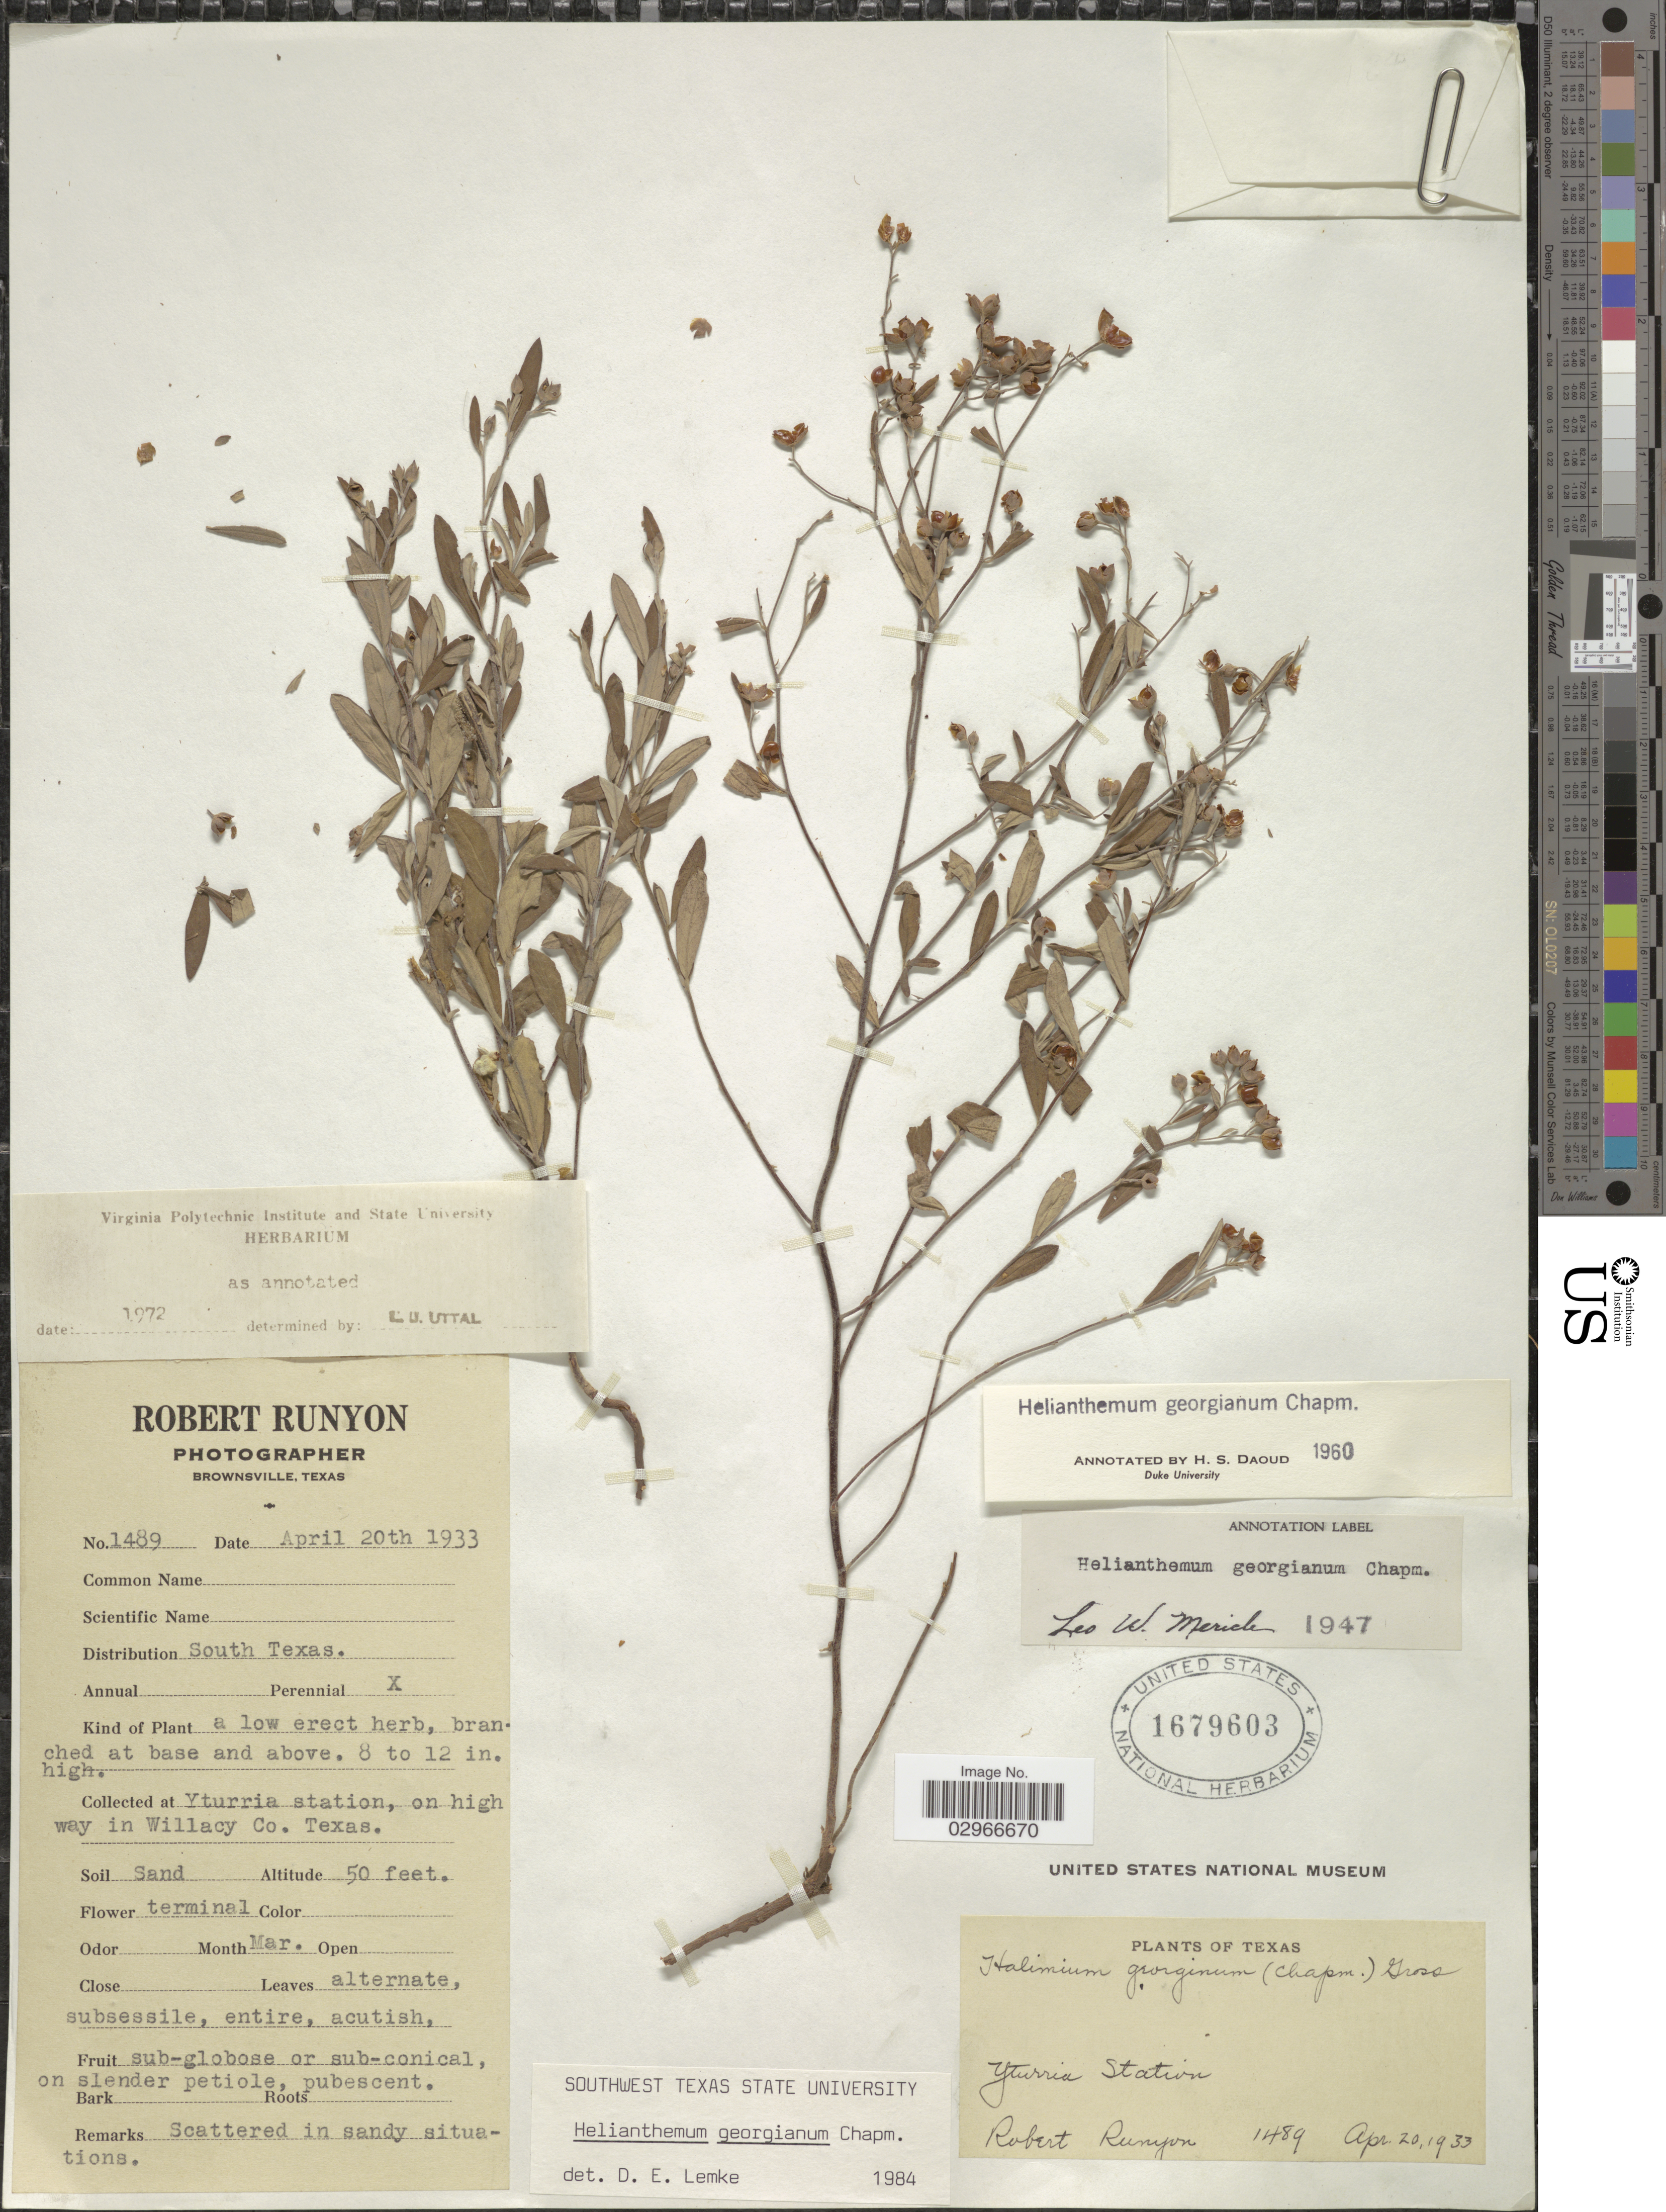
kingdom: Plantae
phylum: Tracheophyta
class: Magnoliopsida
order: Malvales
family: Cistaceae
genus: Helianthemum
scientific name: Helianthemum georgianum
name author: Chapm.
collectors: R. Runyon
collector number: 1489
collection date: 1933-04-20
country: United States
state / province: Texas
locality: Yturria station, on highway in Willacy Co.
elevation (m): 15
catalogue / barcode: US 1679603